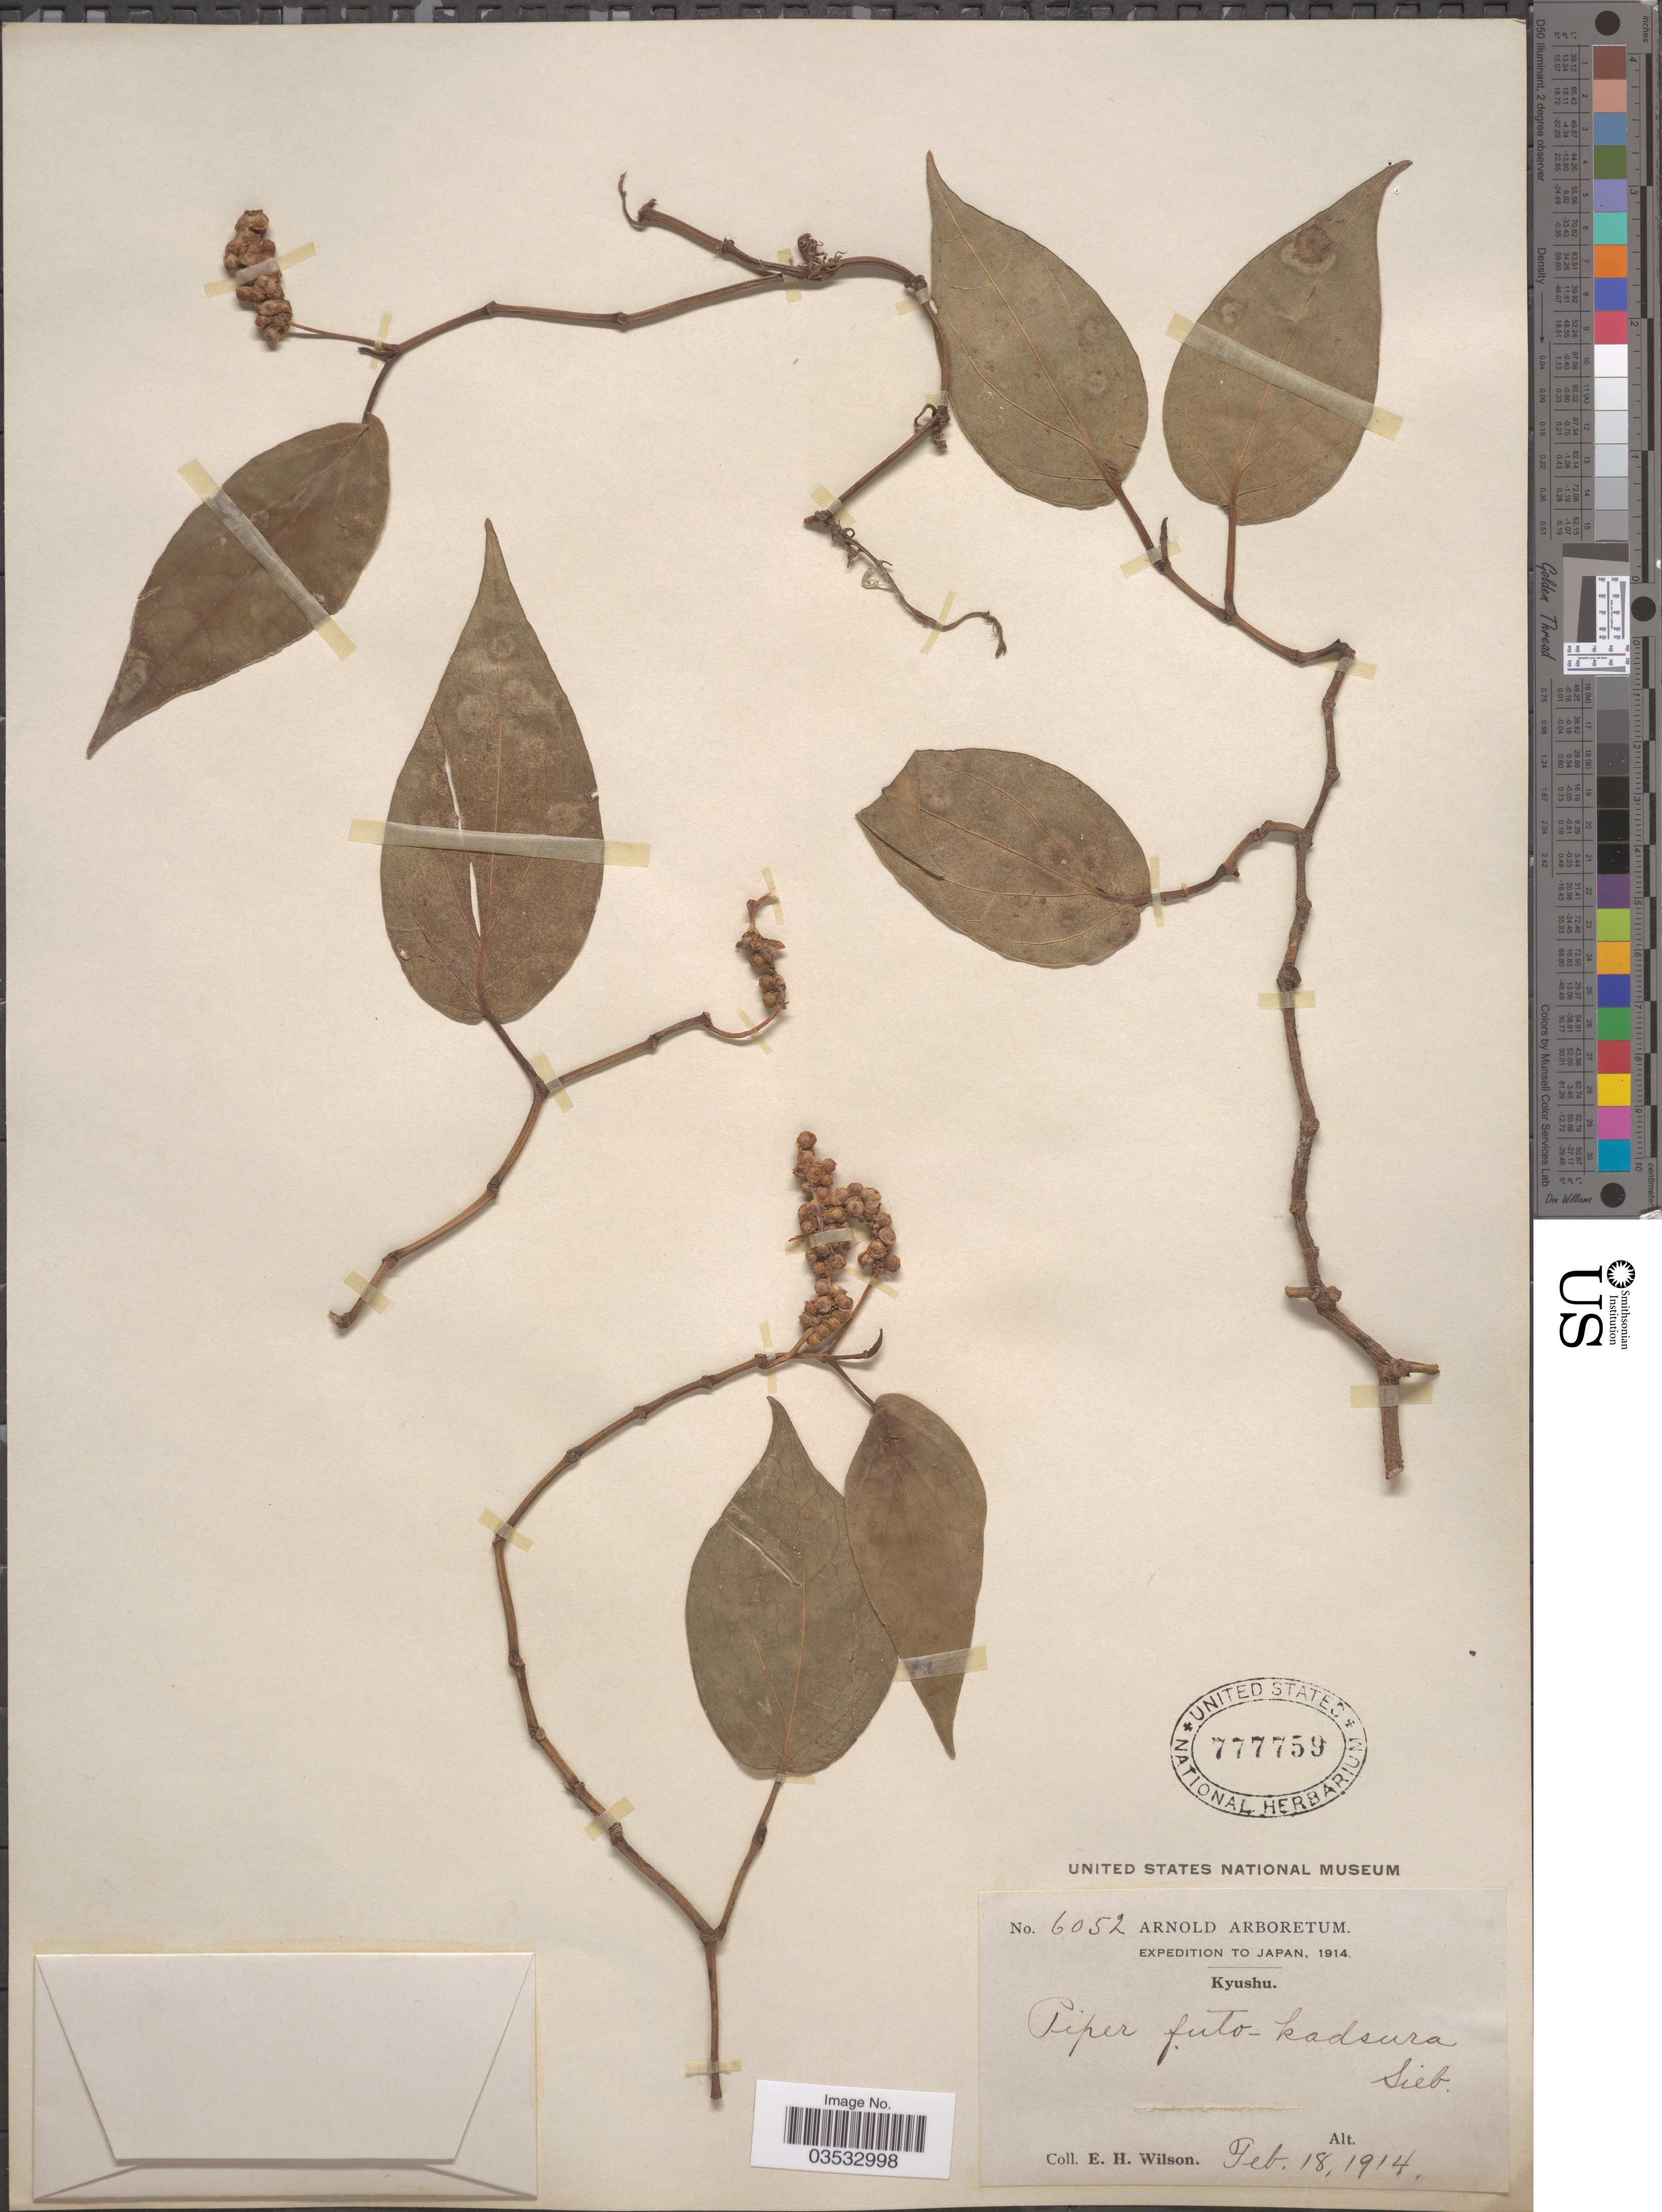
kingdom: Plantae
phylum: Tracheophyta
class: Magnoliopsida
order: Piperales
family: Piperaceae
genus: Piper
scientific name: Piper kadsura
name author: (Choisy) Ohwi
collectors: E. Wilson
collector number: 6052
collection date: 1914-02-18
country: Japan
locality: Kyushu.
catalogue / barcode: US 777759